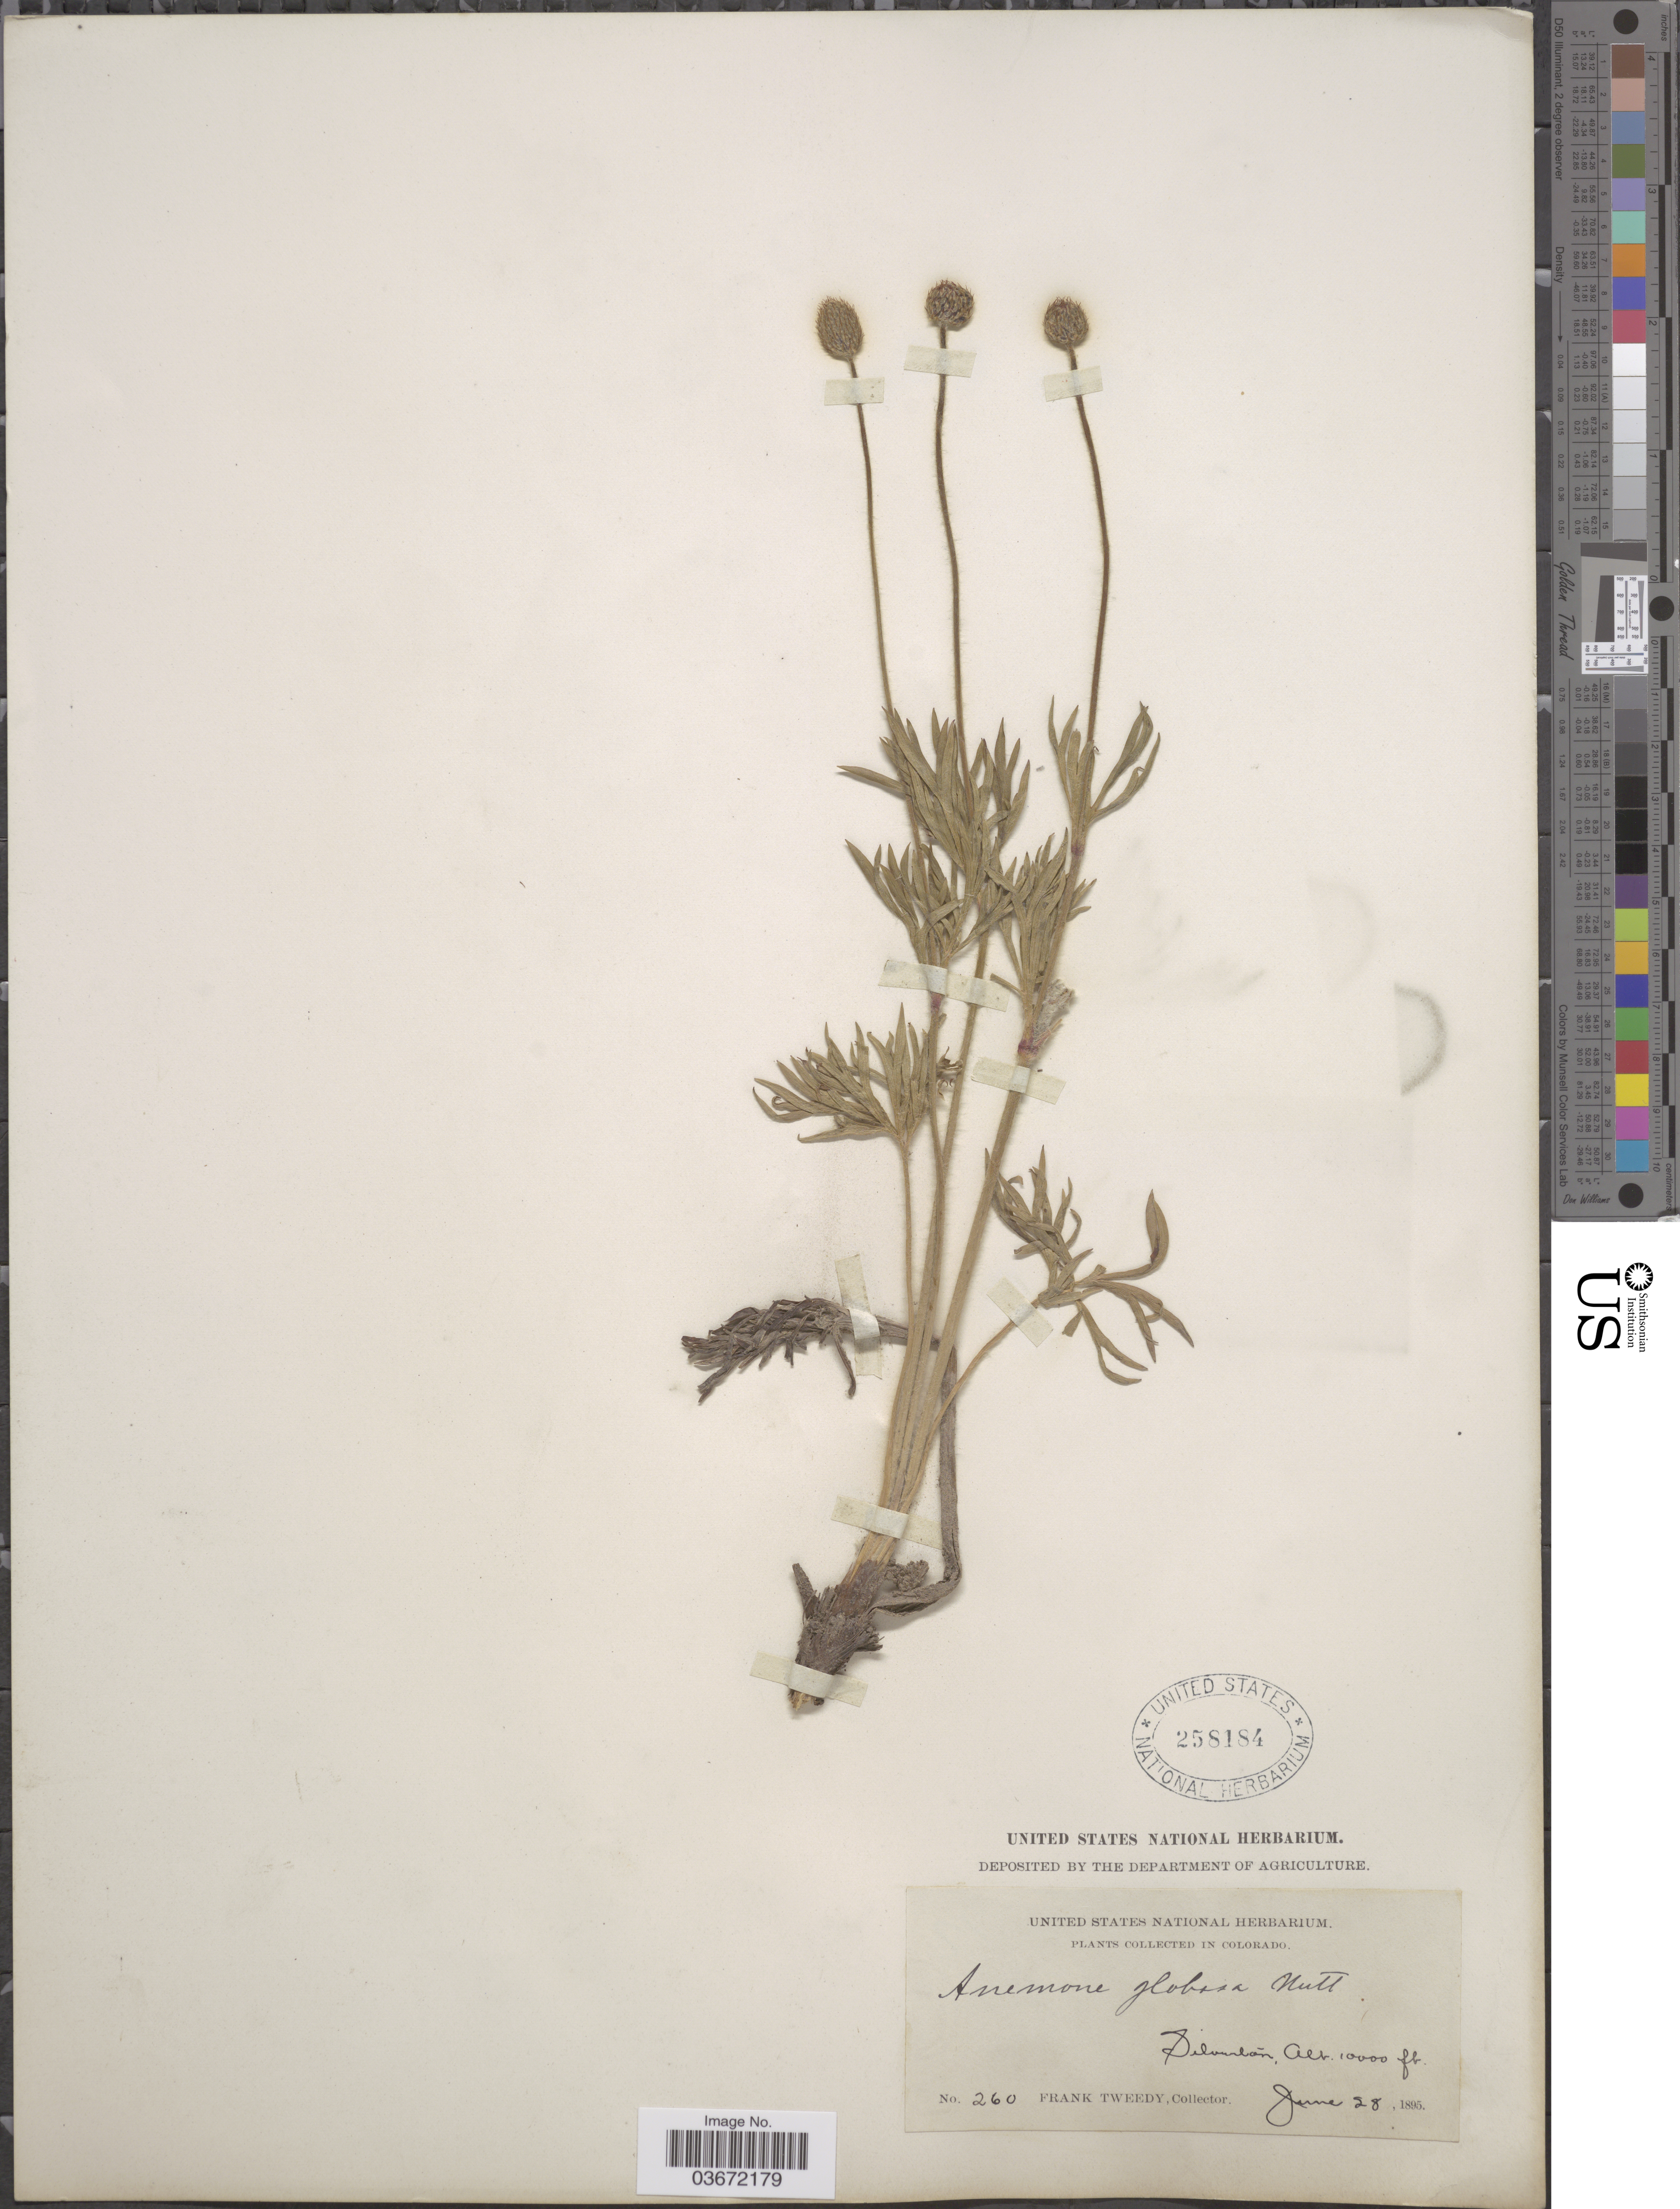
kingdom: Plantae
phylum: Tracheophyta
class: Magnoliopsida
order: Ranunculales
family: Ranunculaceae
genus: Anemone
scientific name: Anemone globosa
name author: (Torr. & A. Gray) Nutt. ex A. Heller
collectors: F. Tweedy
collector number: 260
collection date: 1895-06-28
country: United States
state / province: Colorado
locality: Silverton.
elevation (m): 3048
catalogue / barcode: US 258184